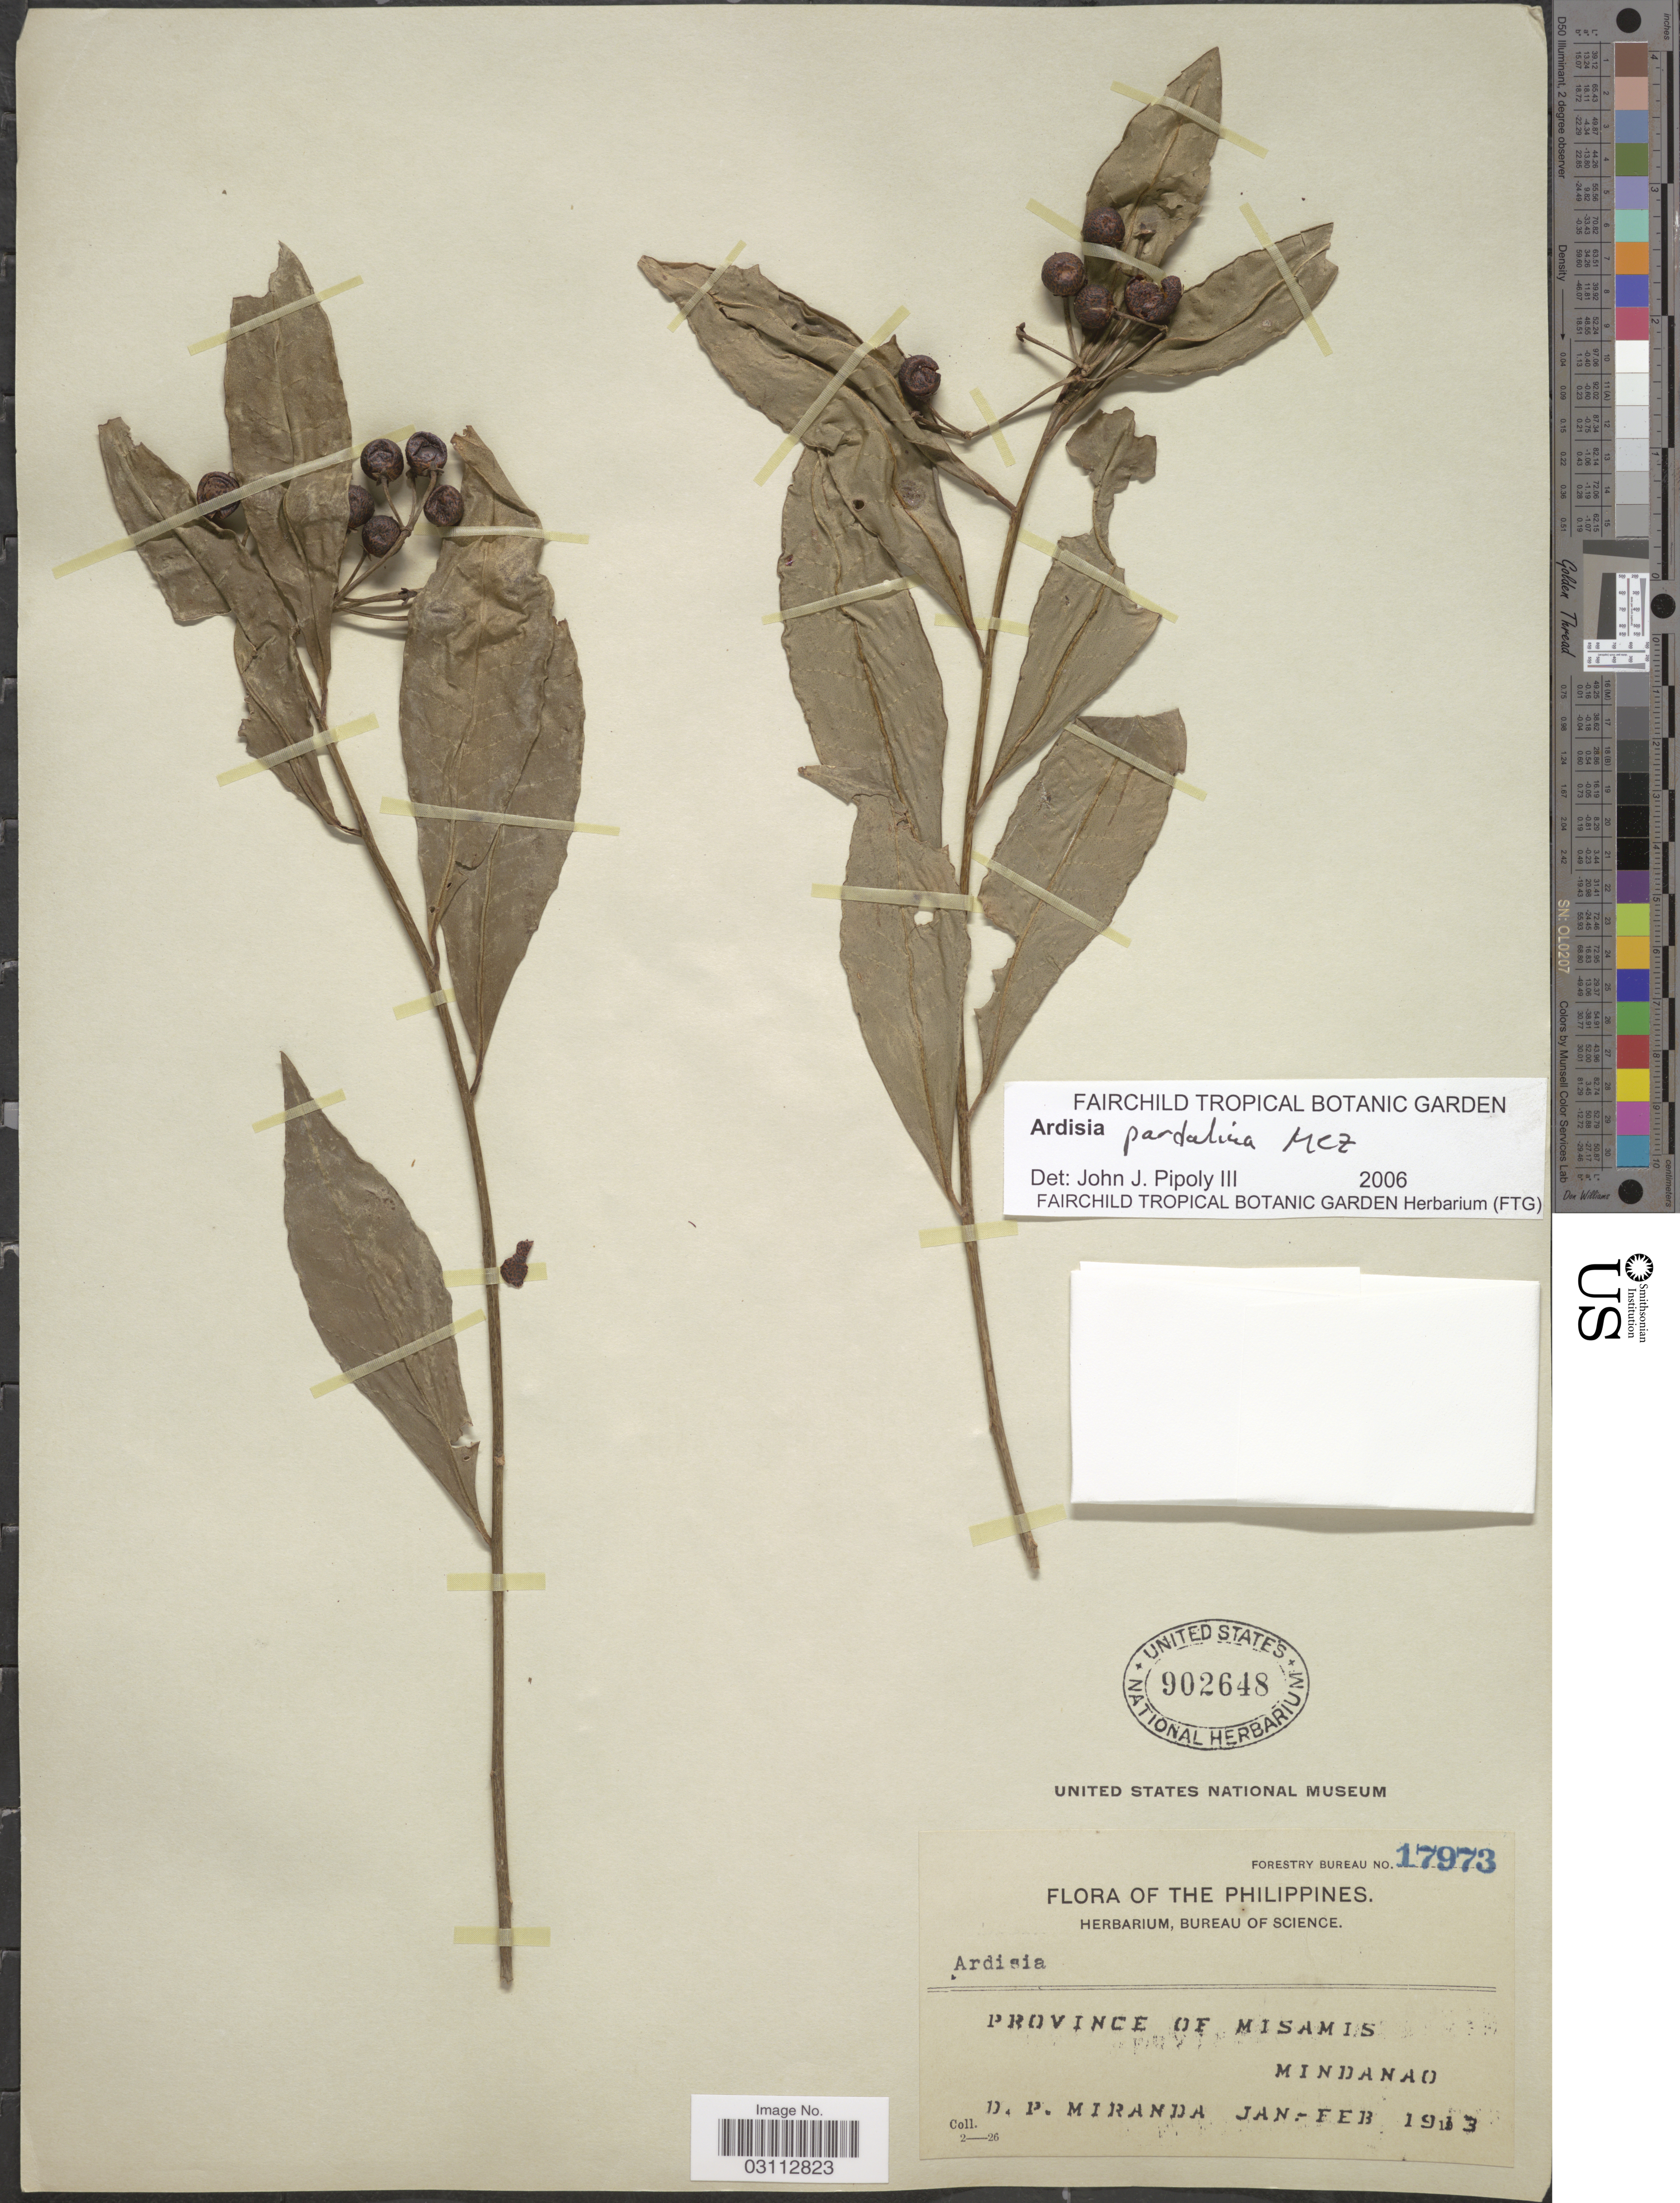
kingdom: Plantae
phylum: Tracheophyta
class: Magnoliopsida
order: Ericales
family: Primulaceae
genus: Ardisia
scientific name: Ardisia pardalina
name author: Mez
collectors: D. P. Miranda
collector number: Forestry Bureau 17973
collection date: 1913-01/1913-02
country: Philippines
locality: Province of Misamis. Mindanao.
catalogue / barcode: US 902648